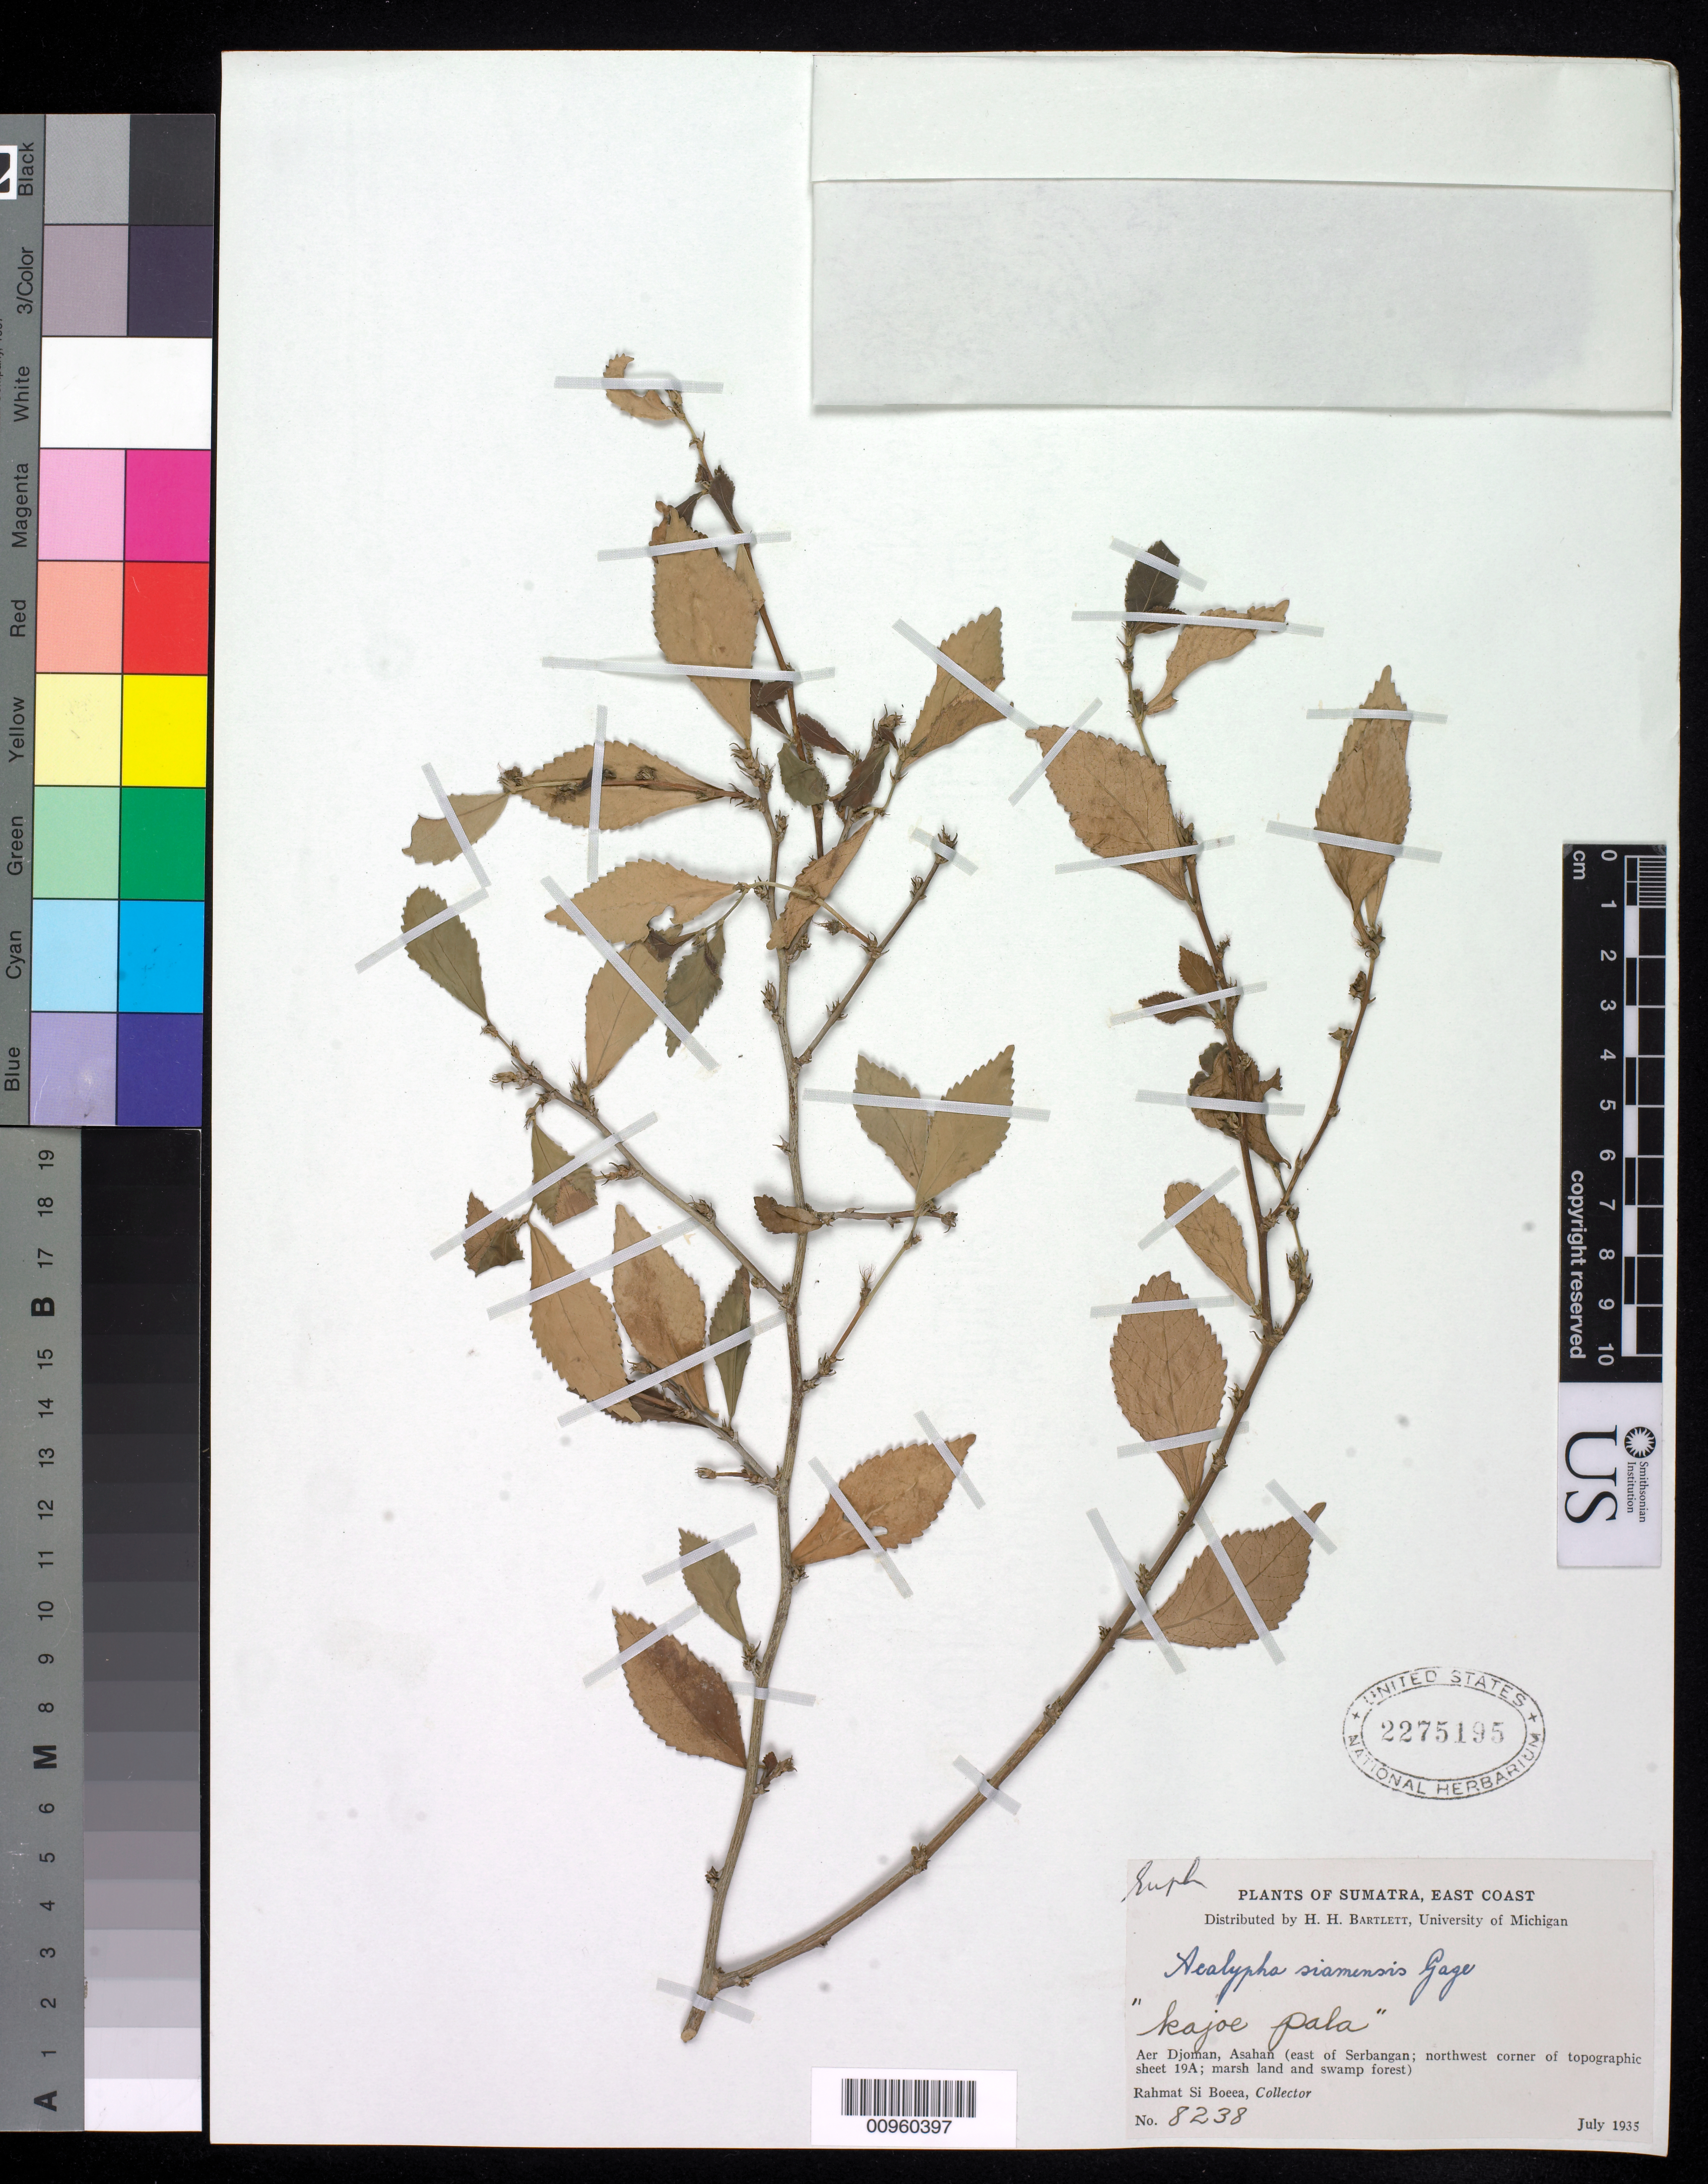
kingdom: Plantae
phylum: Tracheophyta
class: Magnoliopsida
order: Malpighiales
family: Euphorbiaceae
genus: Acalypha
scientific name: Acalypha siamensis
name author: Oliv. ex Gage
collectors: Rahmat Si Boeea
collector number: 8238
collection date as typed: Jul 1935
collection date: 1935-07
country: Indonesia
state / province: Sumatra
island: Sumatra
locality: East coast, Aer Djoman, Asahan east of Serbangan, NW corner of topographic sheet 19A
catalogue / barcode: US 2275195